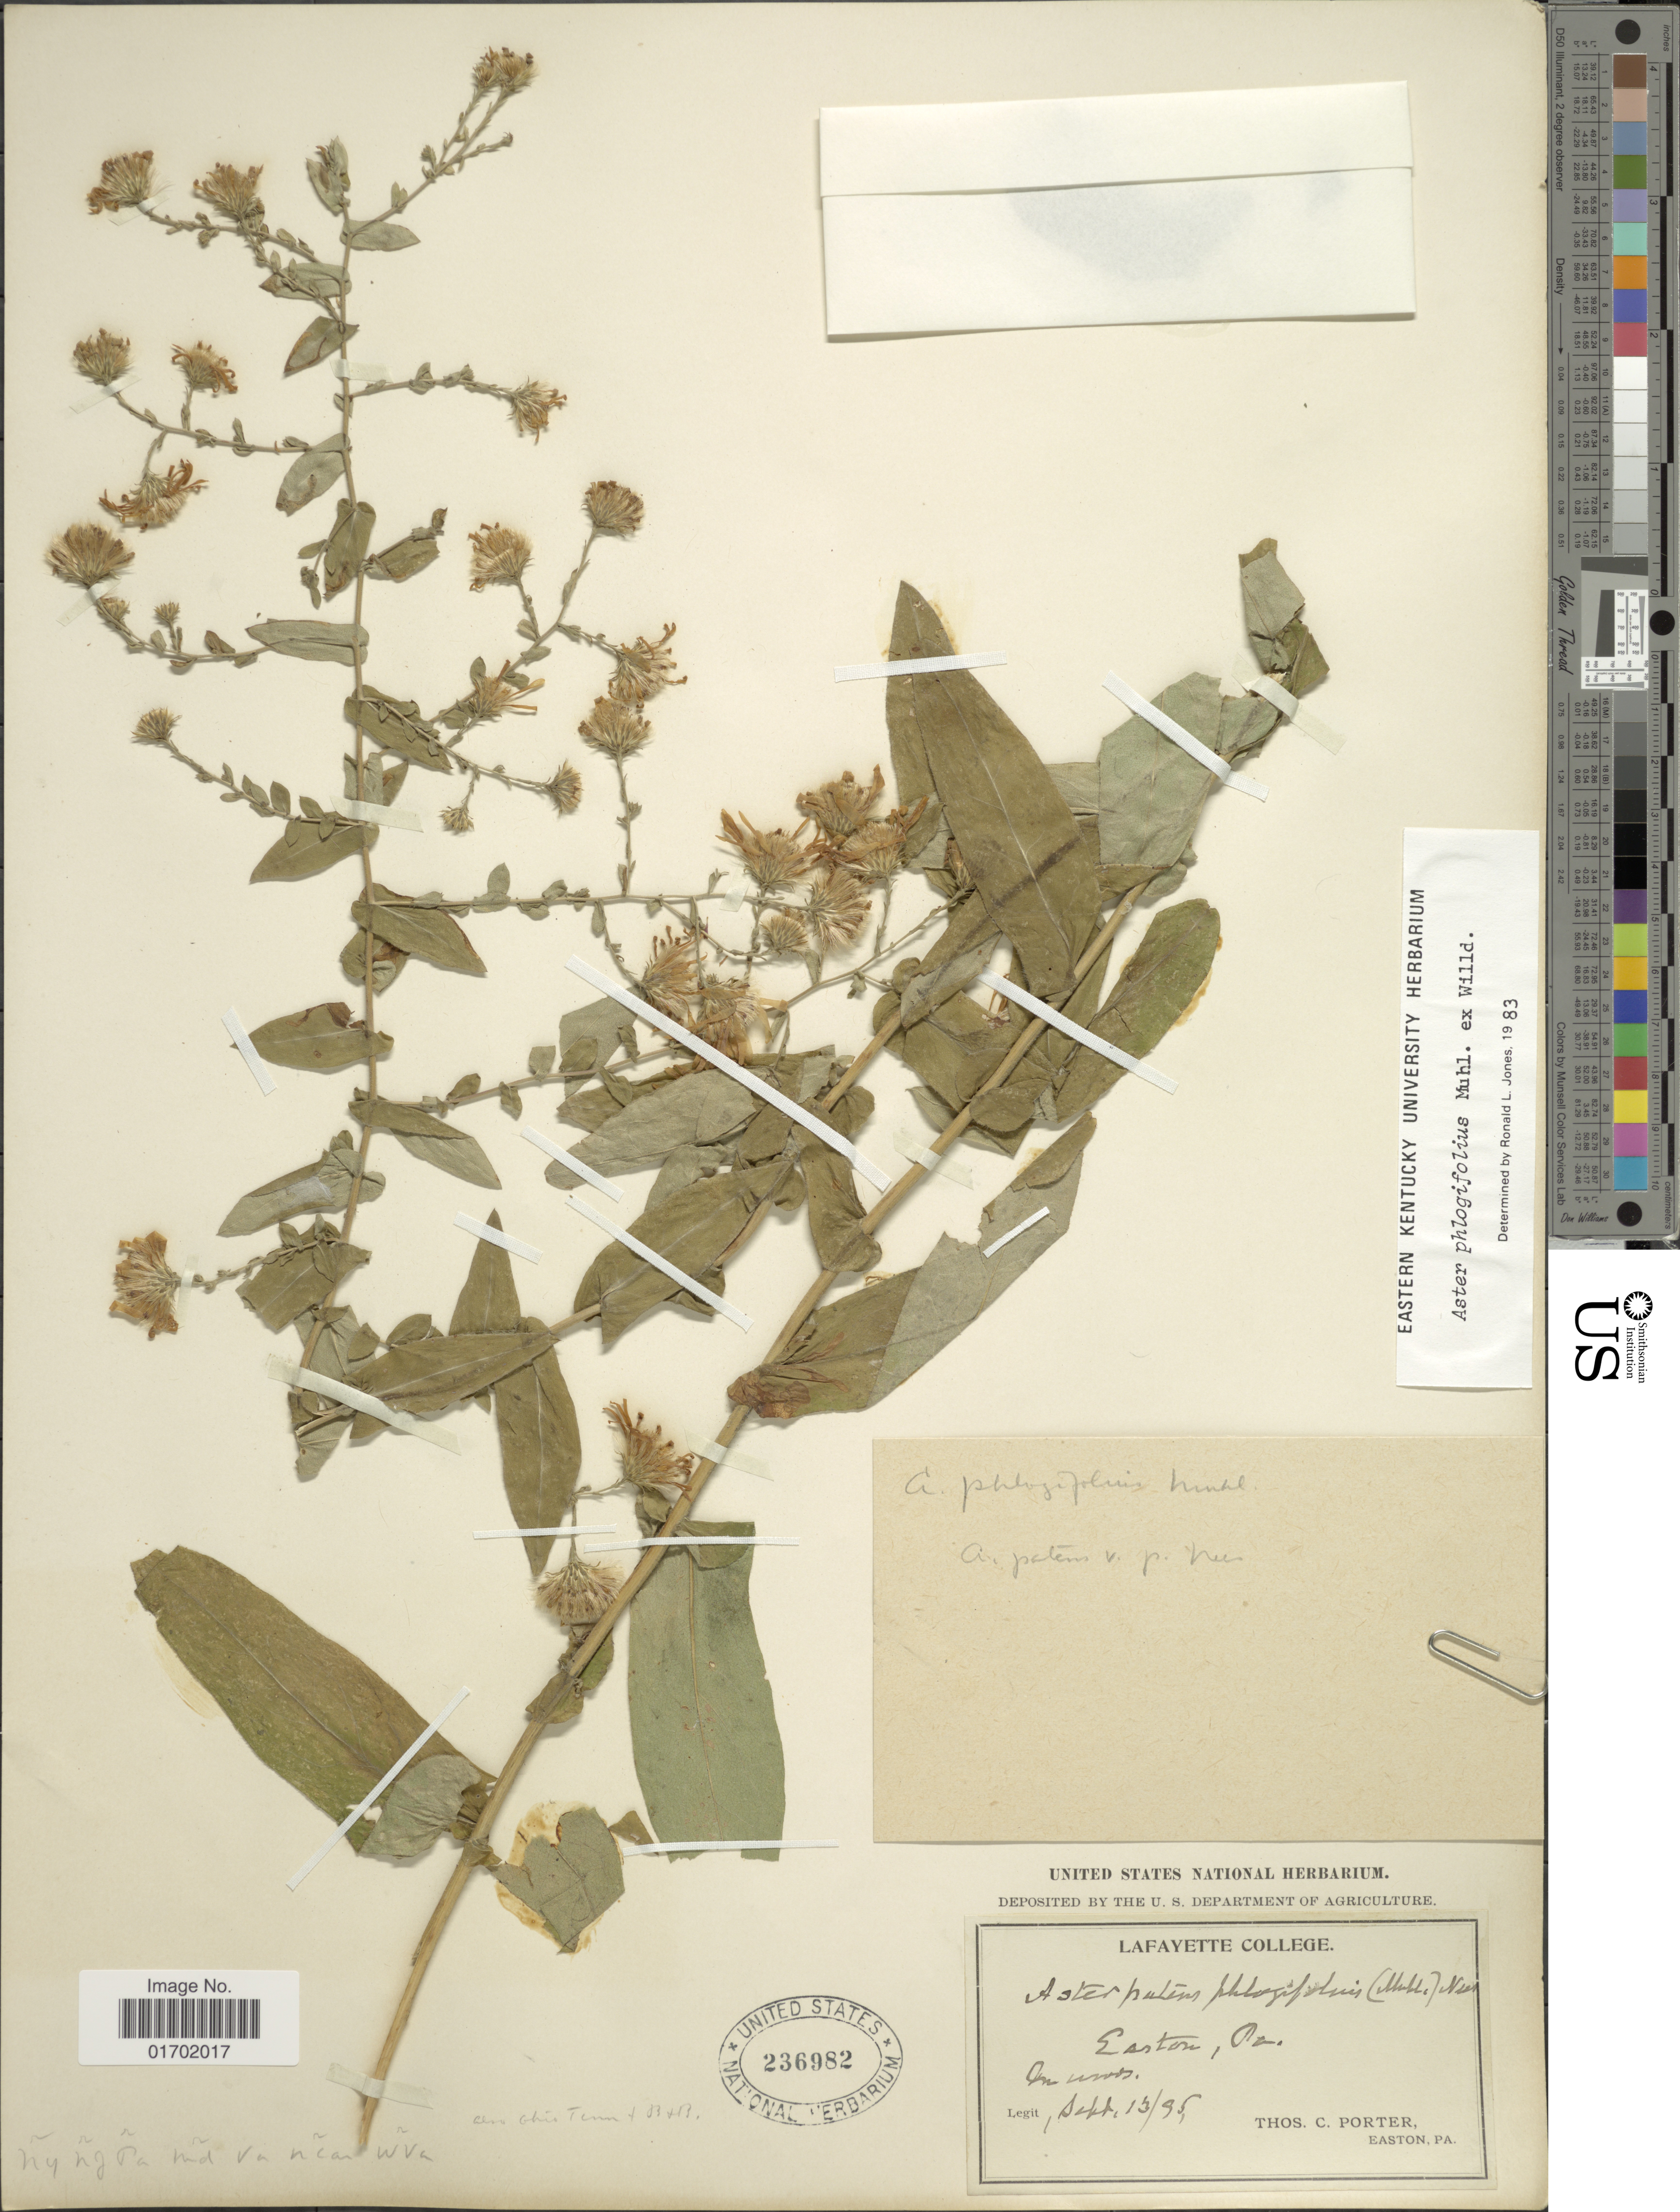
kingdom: Plantae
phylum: Tracheophyta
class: Magnoliopsida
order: Asterales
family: Asteraceae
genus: Symphyotrichum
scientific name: Symphyotrichum phlogifolium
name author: (Muhl. ex Willd.) G.L. Nesom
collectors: T. C. Porter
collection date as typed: Transcribed d/m/y: 13/9/95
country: United States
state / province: Pennsylvania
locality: Easton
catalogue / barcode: US 236982